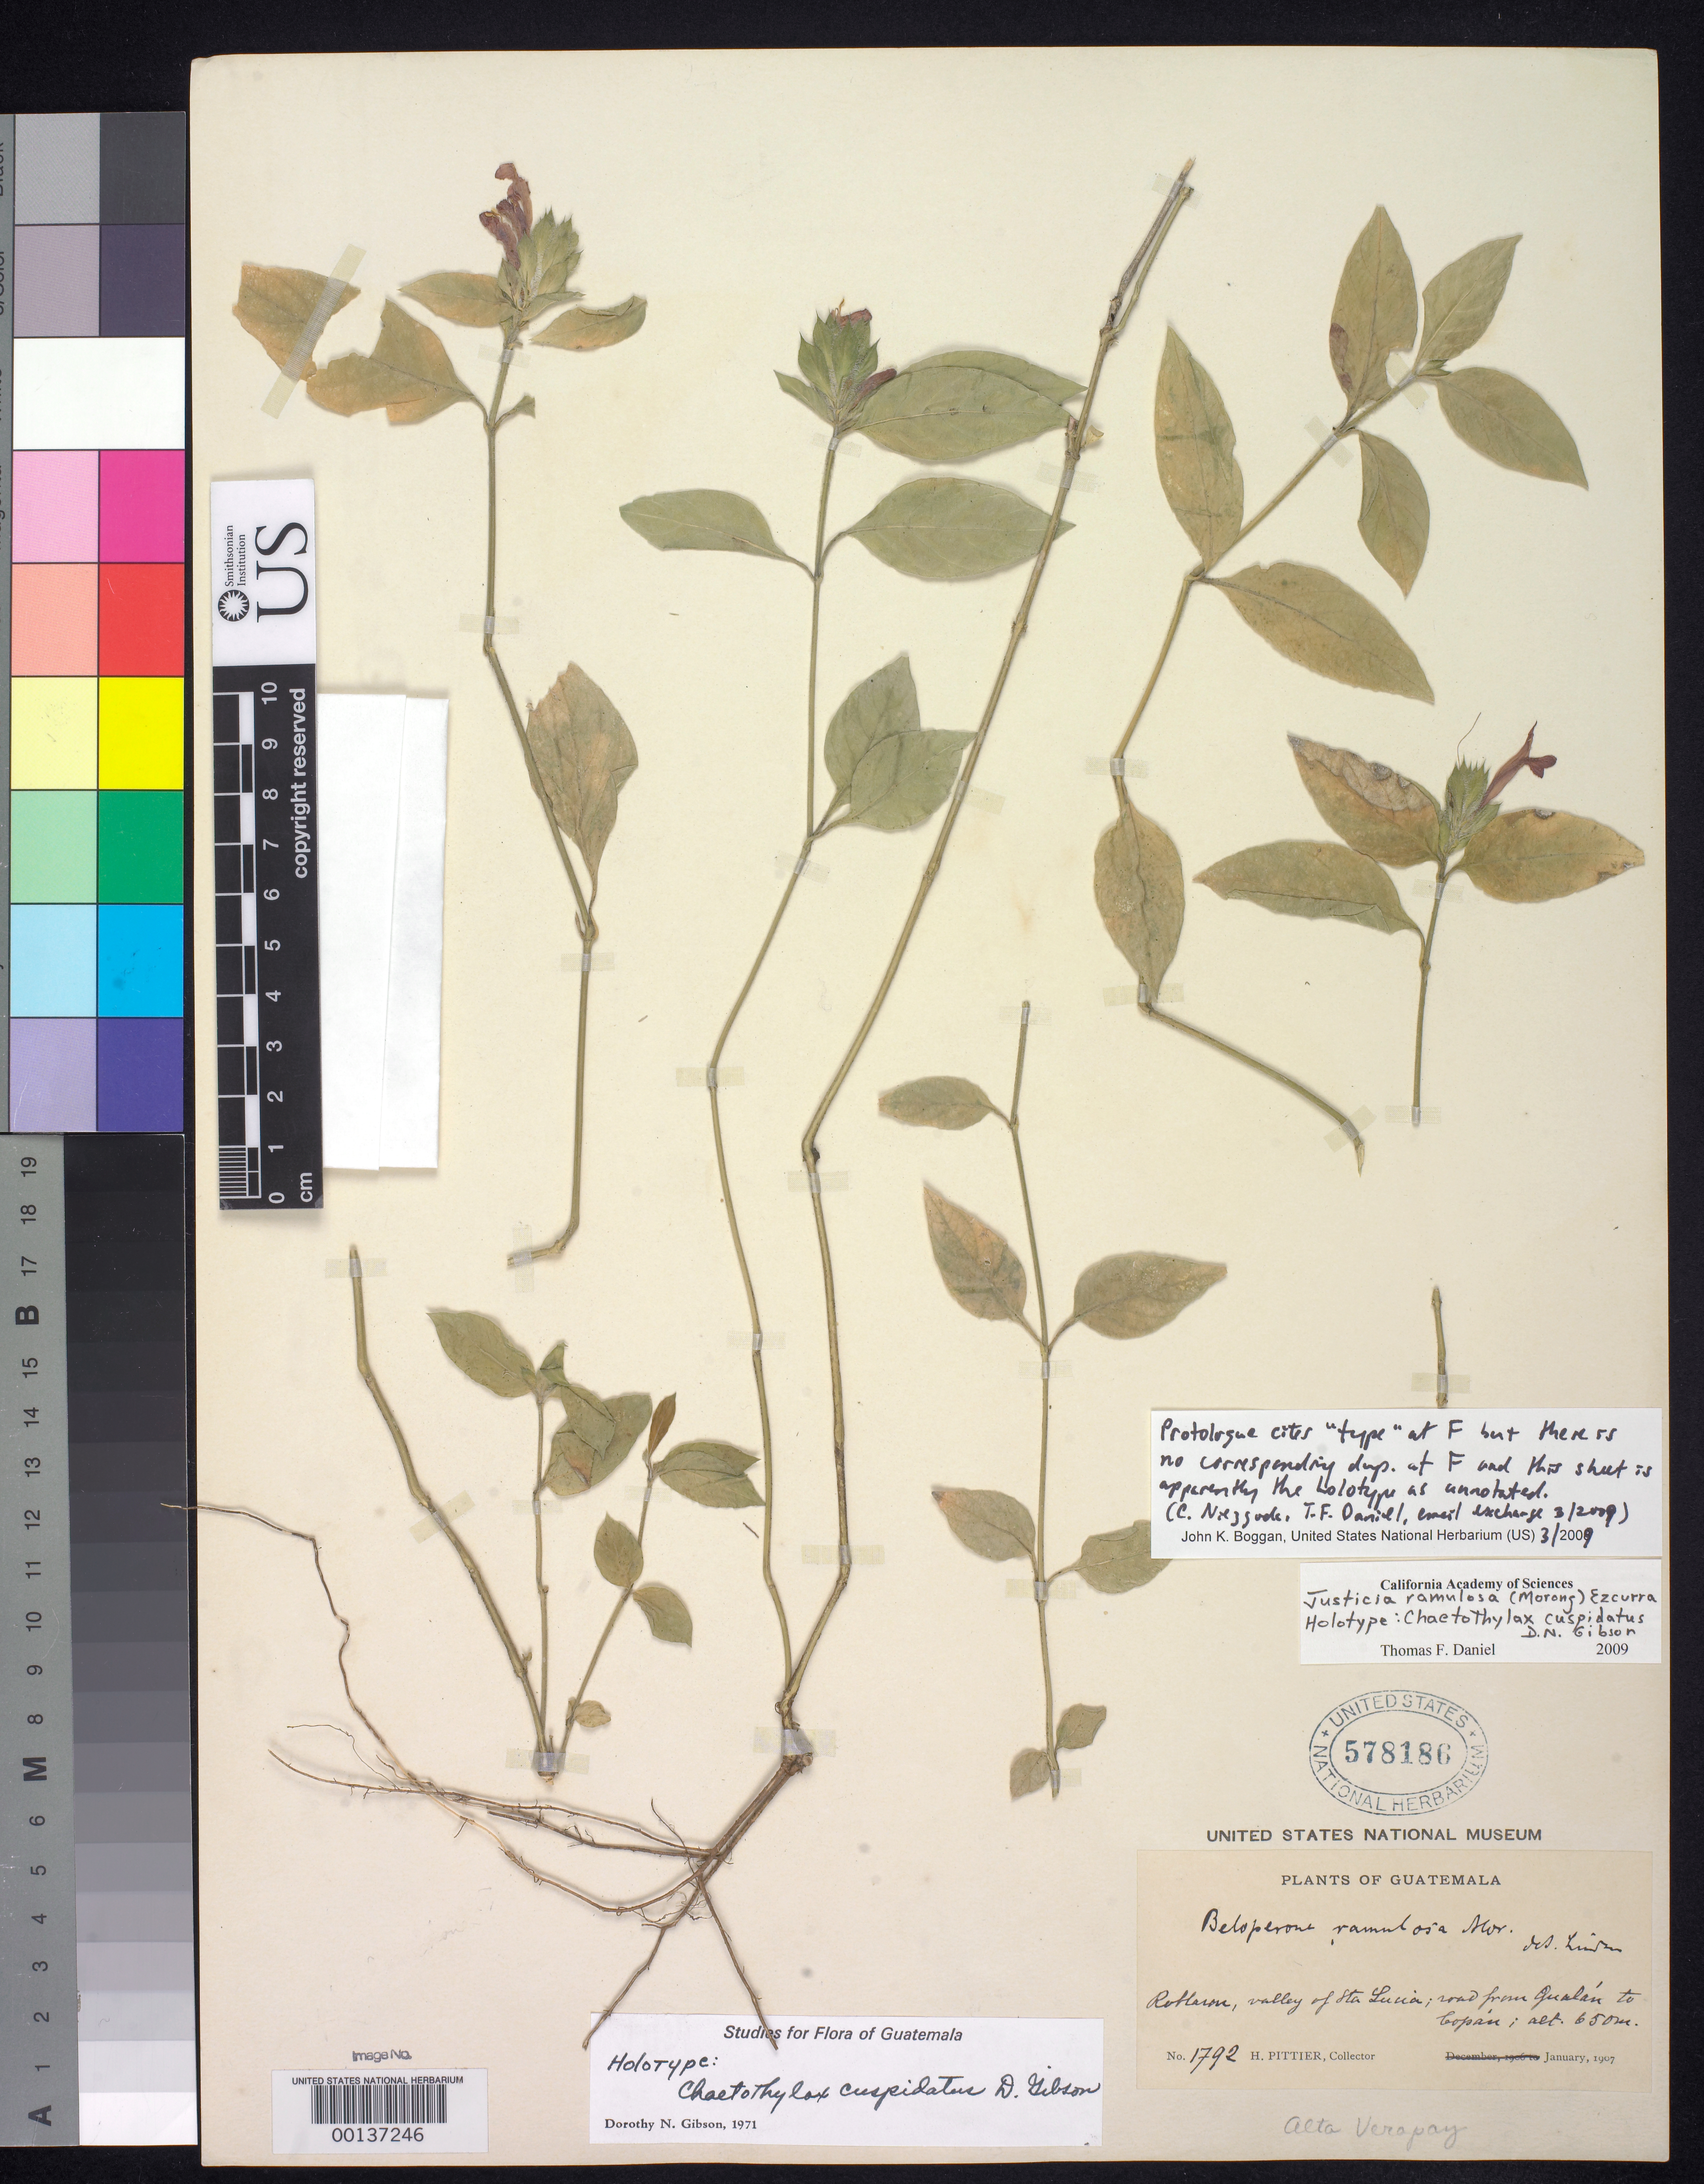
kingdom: Plantae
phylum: Tracheophyta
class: Magnoliopsida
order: Lamiales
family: Acanthaceae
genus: Chaetothylax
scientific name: Chaetothylax cuspidatus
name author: D.N. Gibson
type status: Holotype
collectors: H. F. Pittier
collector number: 1792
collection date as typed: Jan 1907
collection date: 1907-01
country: Guatemala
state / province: Alta Verapaz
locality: Rotlaron [?], valley of Sta. Lucia, road from Quelán [Gualán?] to Copán.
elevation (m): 650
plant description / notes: Also a type of Justicia danielii Durkee, nom. nov.; Nom. nov. for Chaetothylax cuspidatus Gibson, non Justicia cuspidata Vahl (1790).; Also a type of Chaetothylax cuspidatus D. Gibson (non Justicia cuspidata Vahl).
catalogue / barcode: US 578186